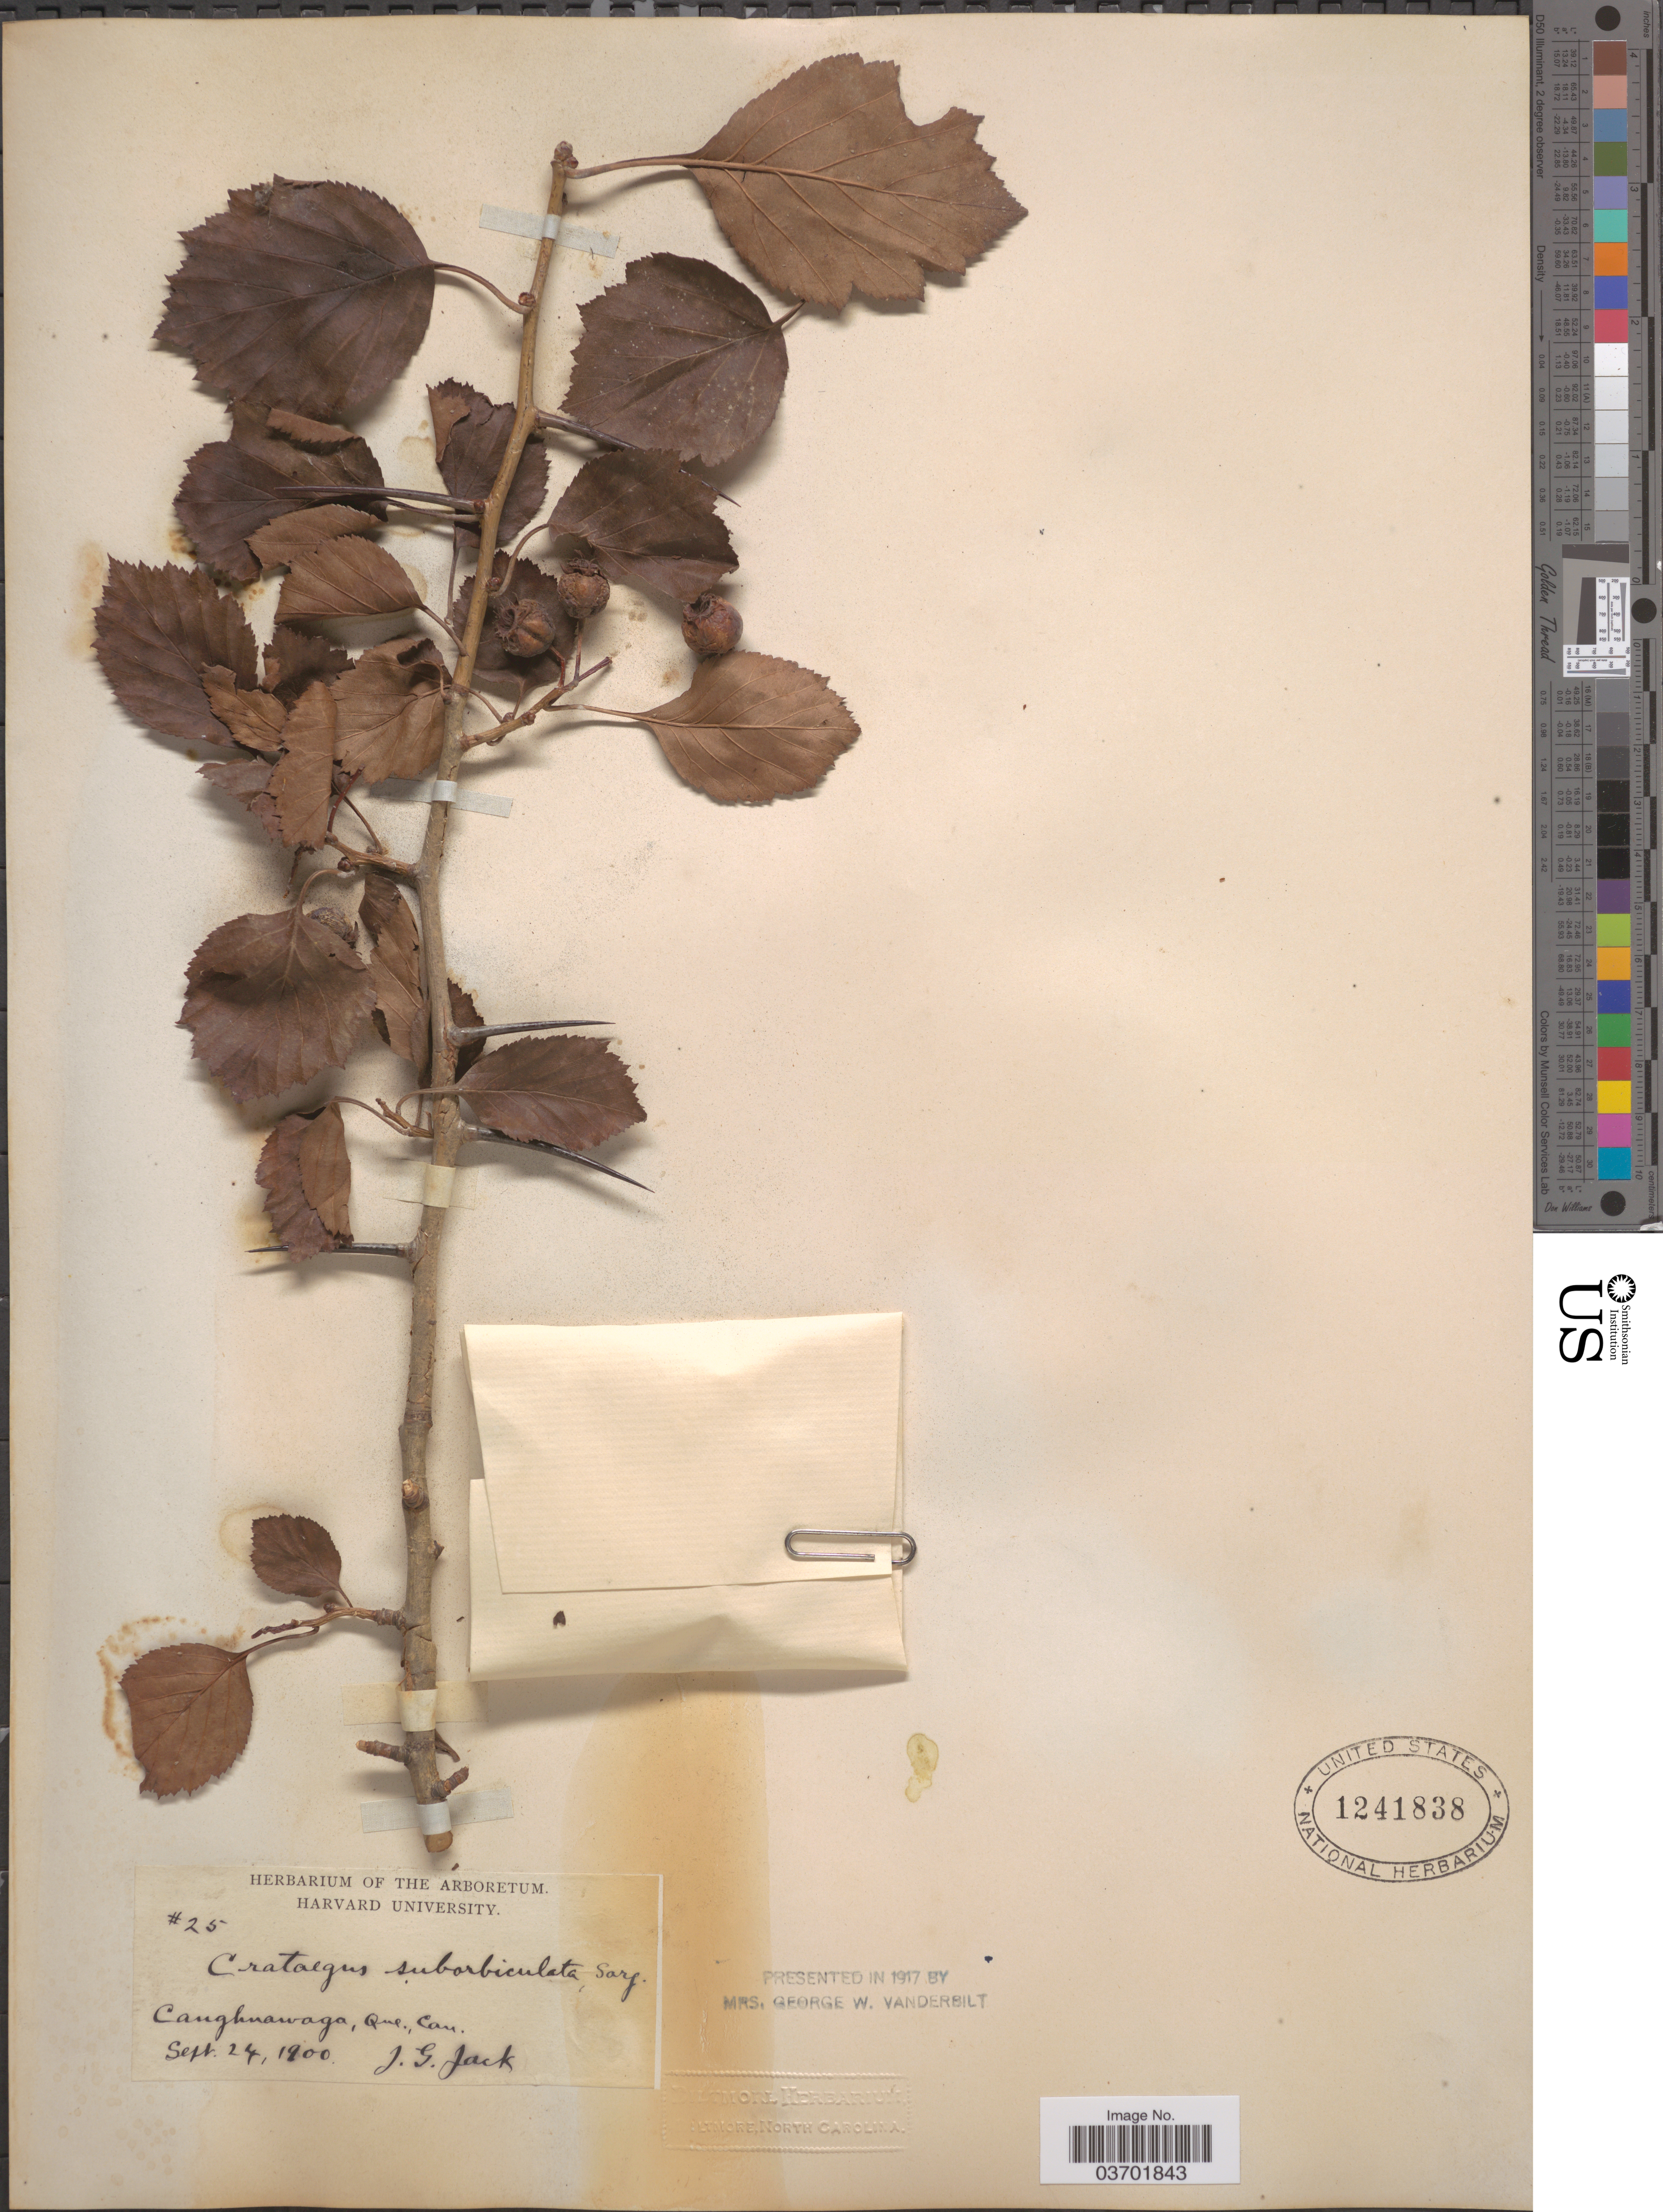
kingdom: Plantae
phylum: Tracheophyta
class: Magnoliopsida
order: Rosales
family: Rosaceae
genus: Crataegus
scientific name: Crataegus suborbiculata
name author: Sarg.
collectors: J. G. Jack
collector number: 25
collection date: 1900-09-24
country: Canada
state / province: Quebec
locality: Caughnawaga.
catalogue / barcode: US 1241838